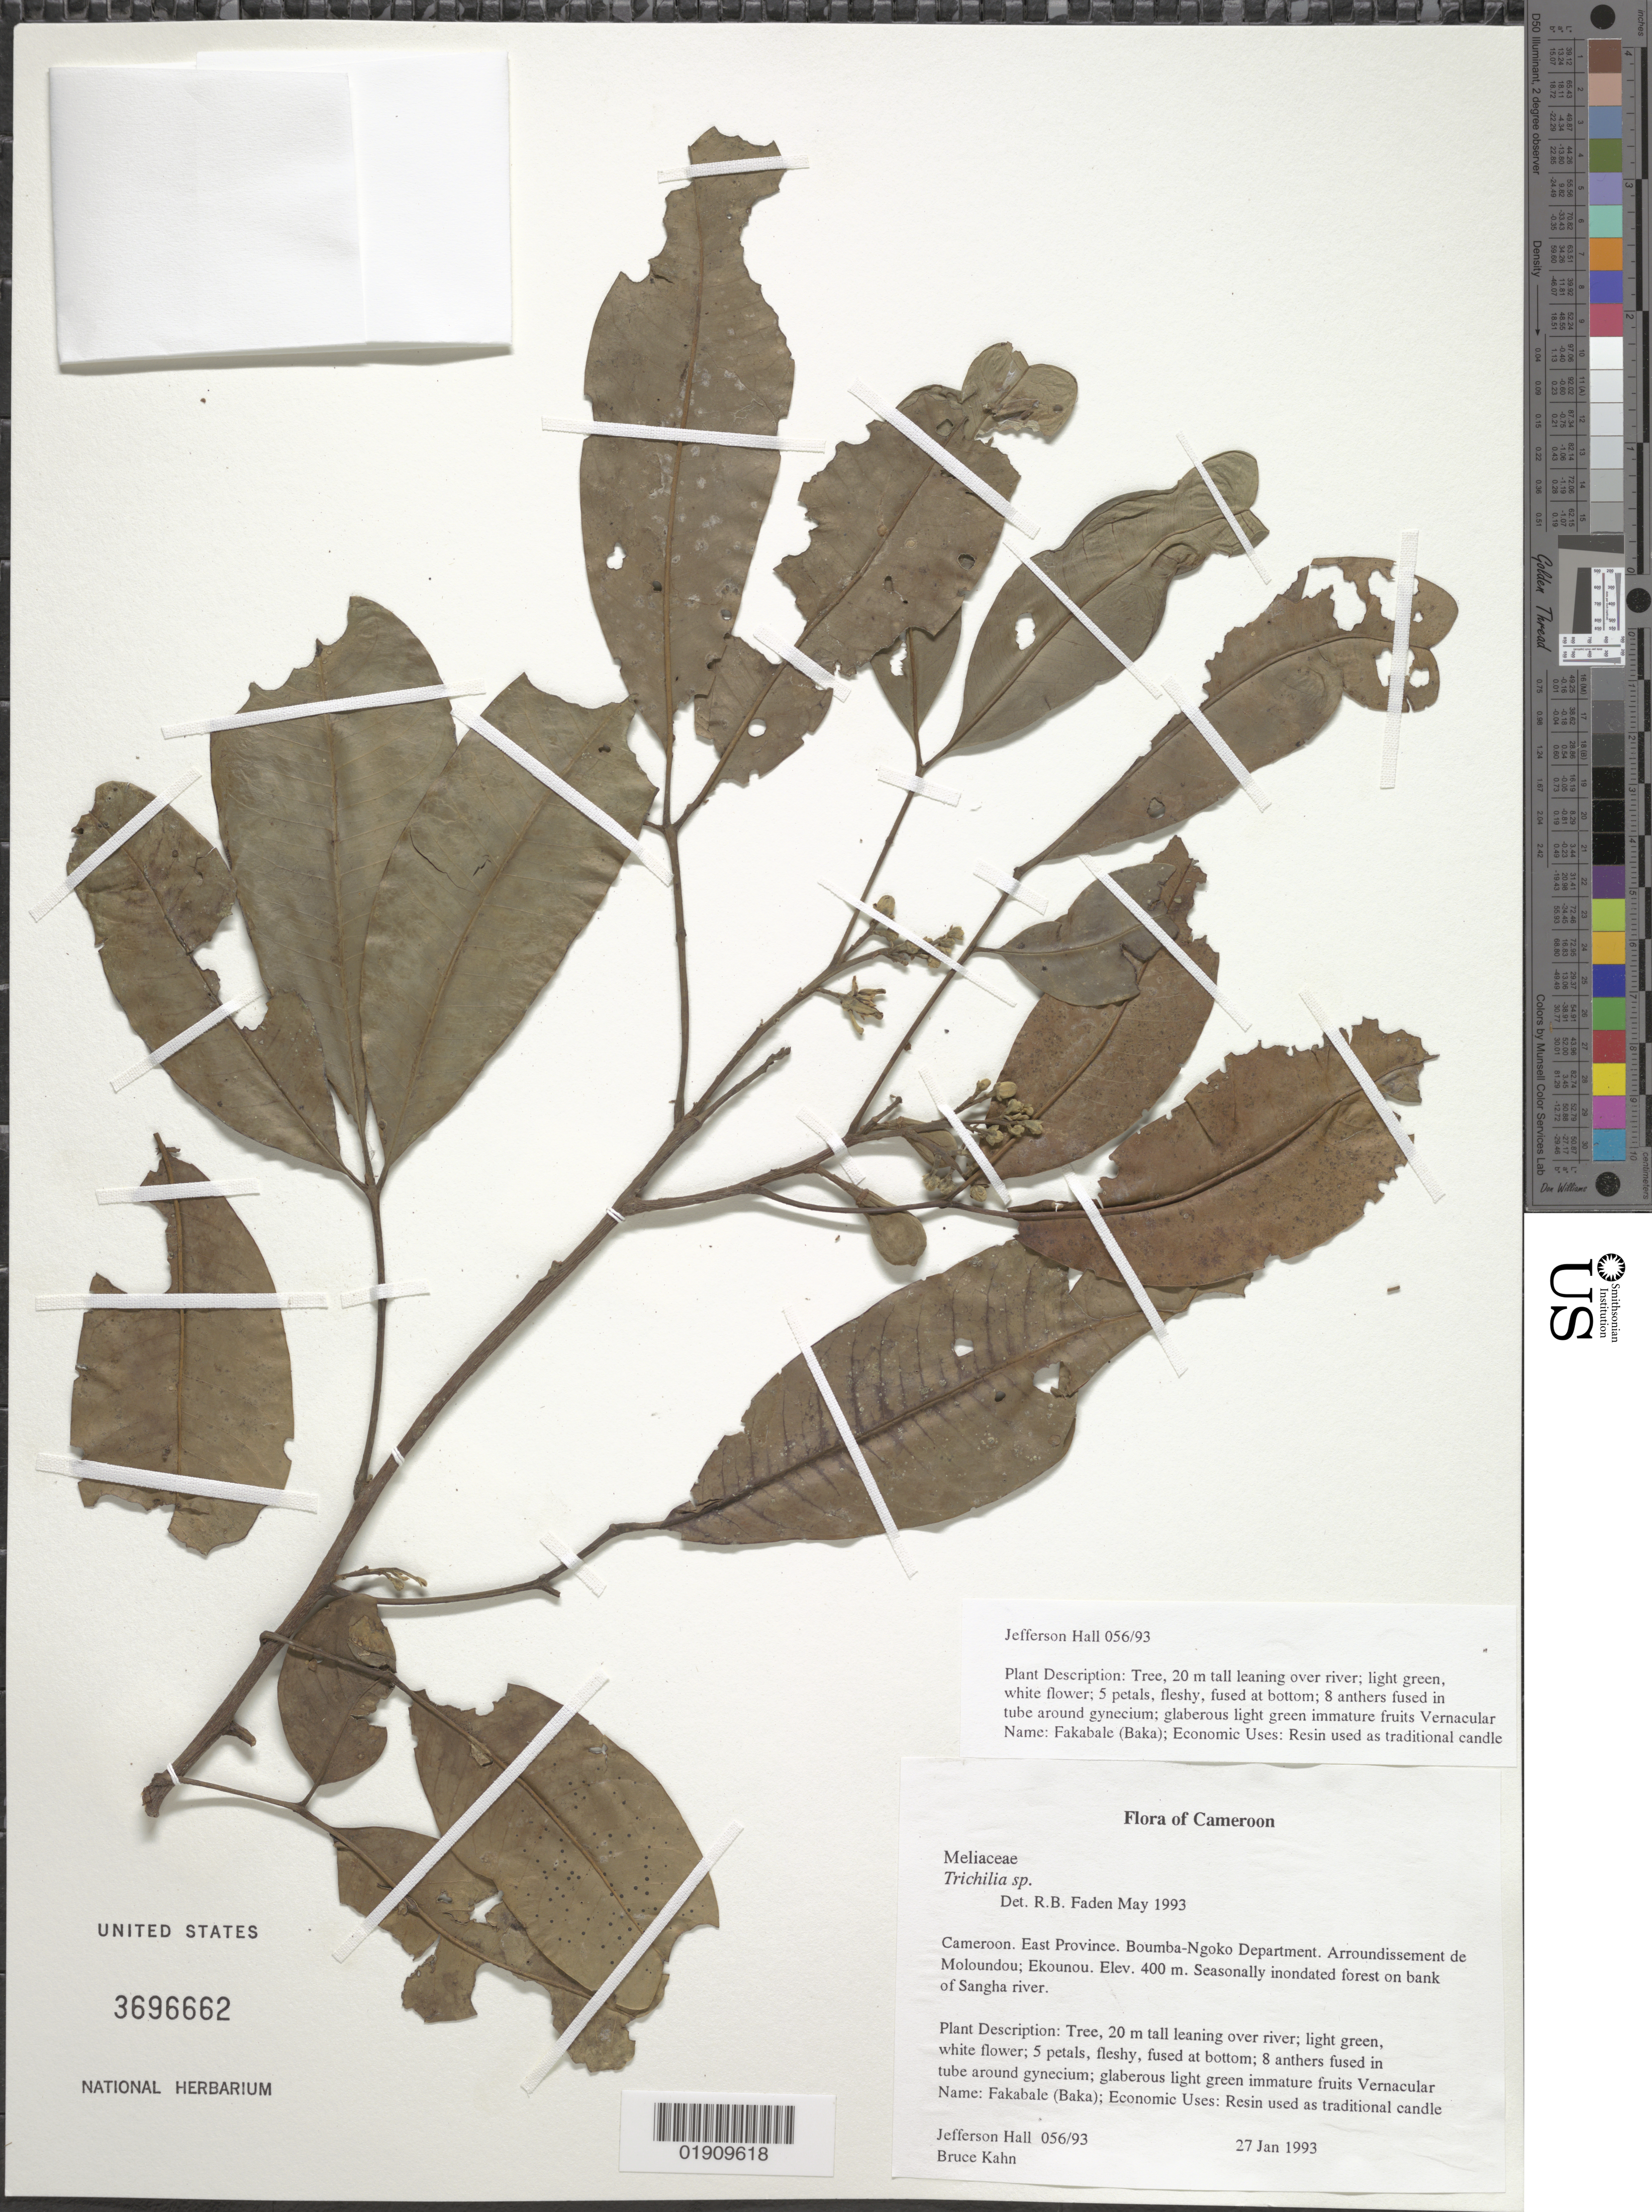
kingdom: Plantae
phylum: Tracheophyta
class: Magnoliopsida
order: Sapindales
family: Meliaceae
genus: Trichilia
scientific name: Trichilia sp.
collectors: J. Hall & B. Khan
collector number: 056/93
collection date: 1993-02-16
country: Cameroon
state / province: Est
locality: Boumba-Ngoko Department. Boumba-Ngoko Department. Arroundissement de Moloundou; Ekounou.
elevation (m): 400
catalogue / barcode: US 3696662